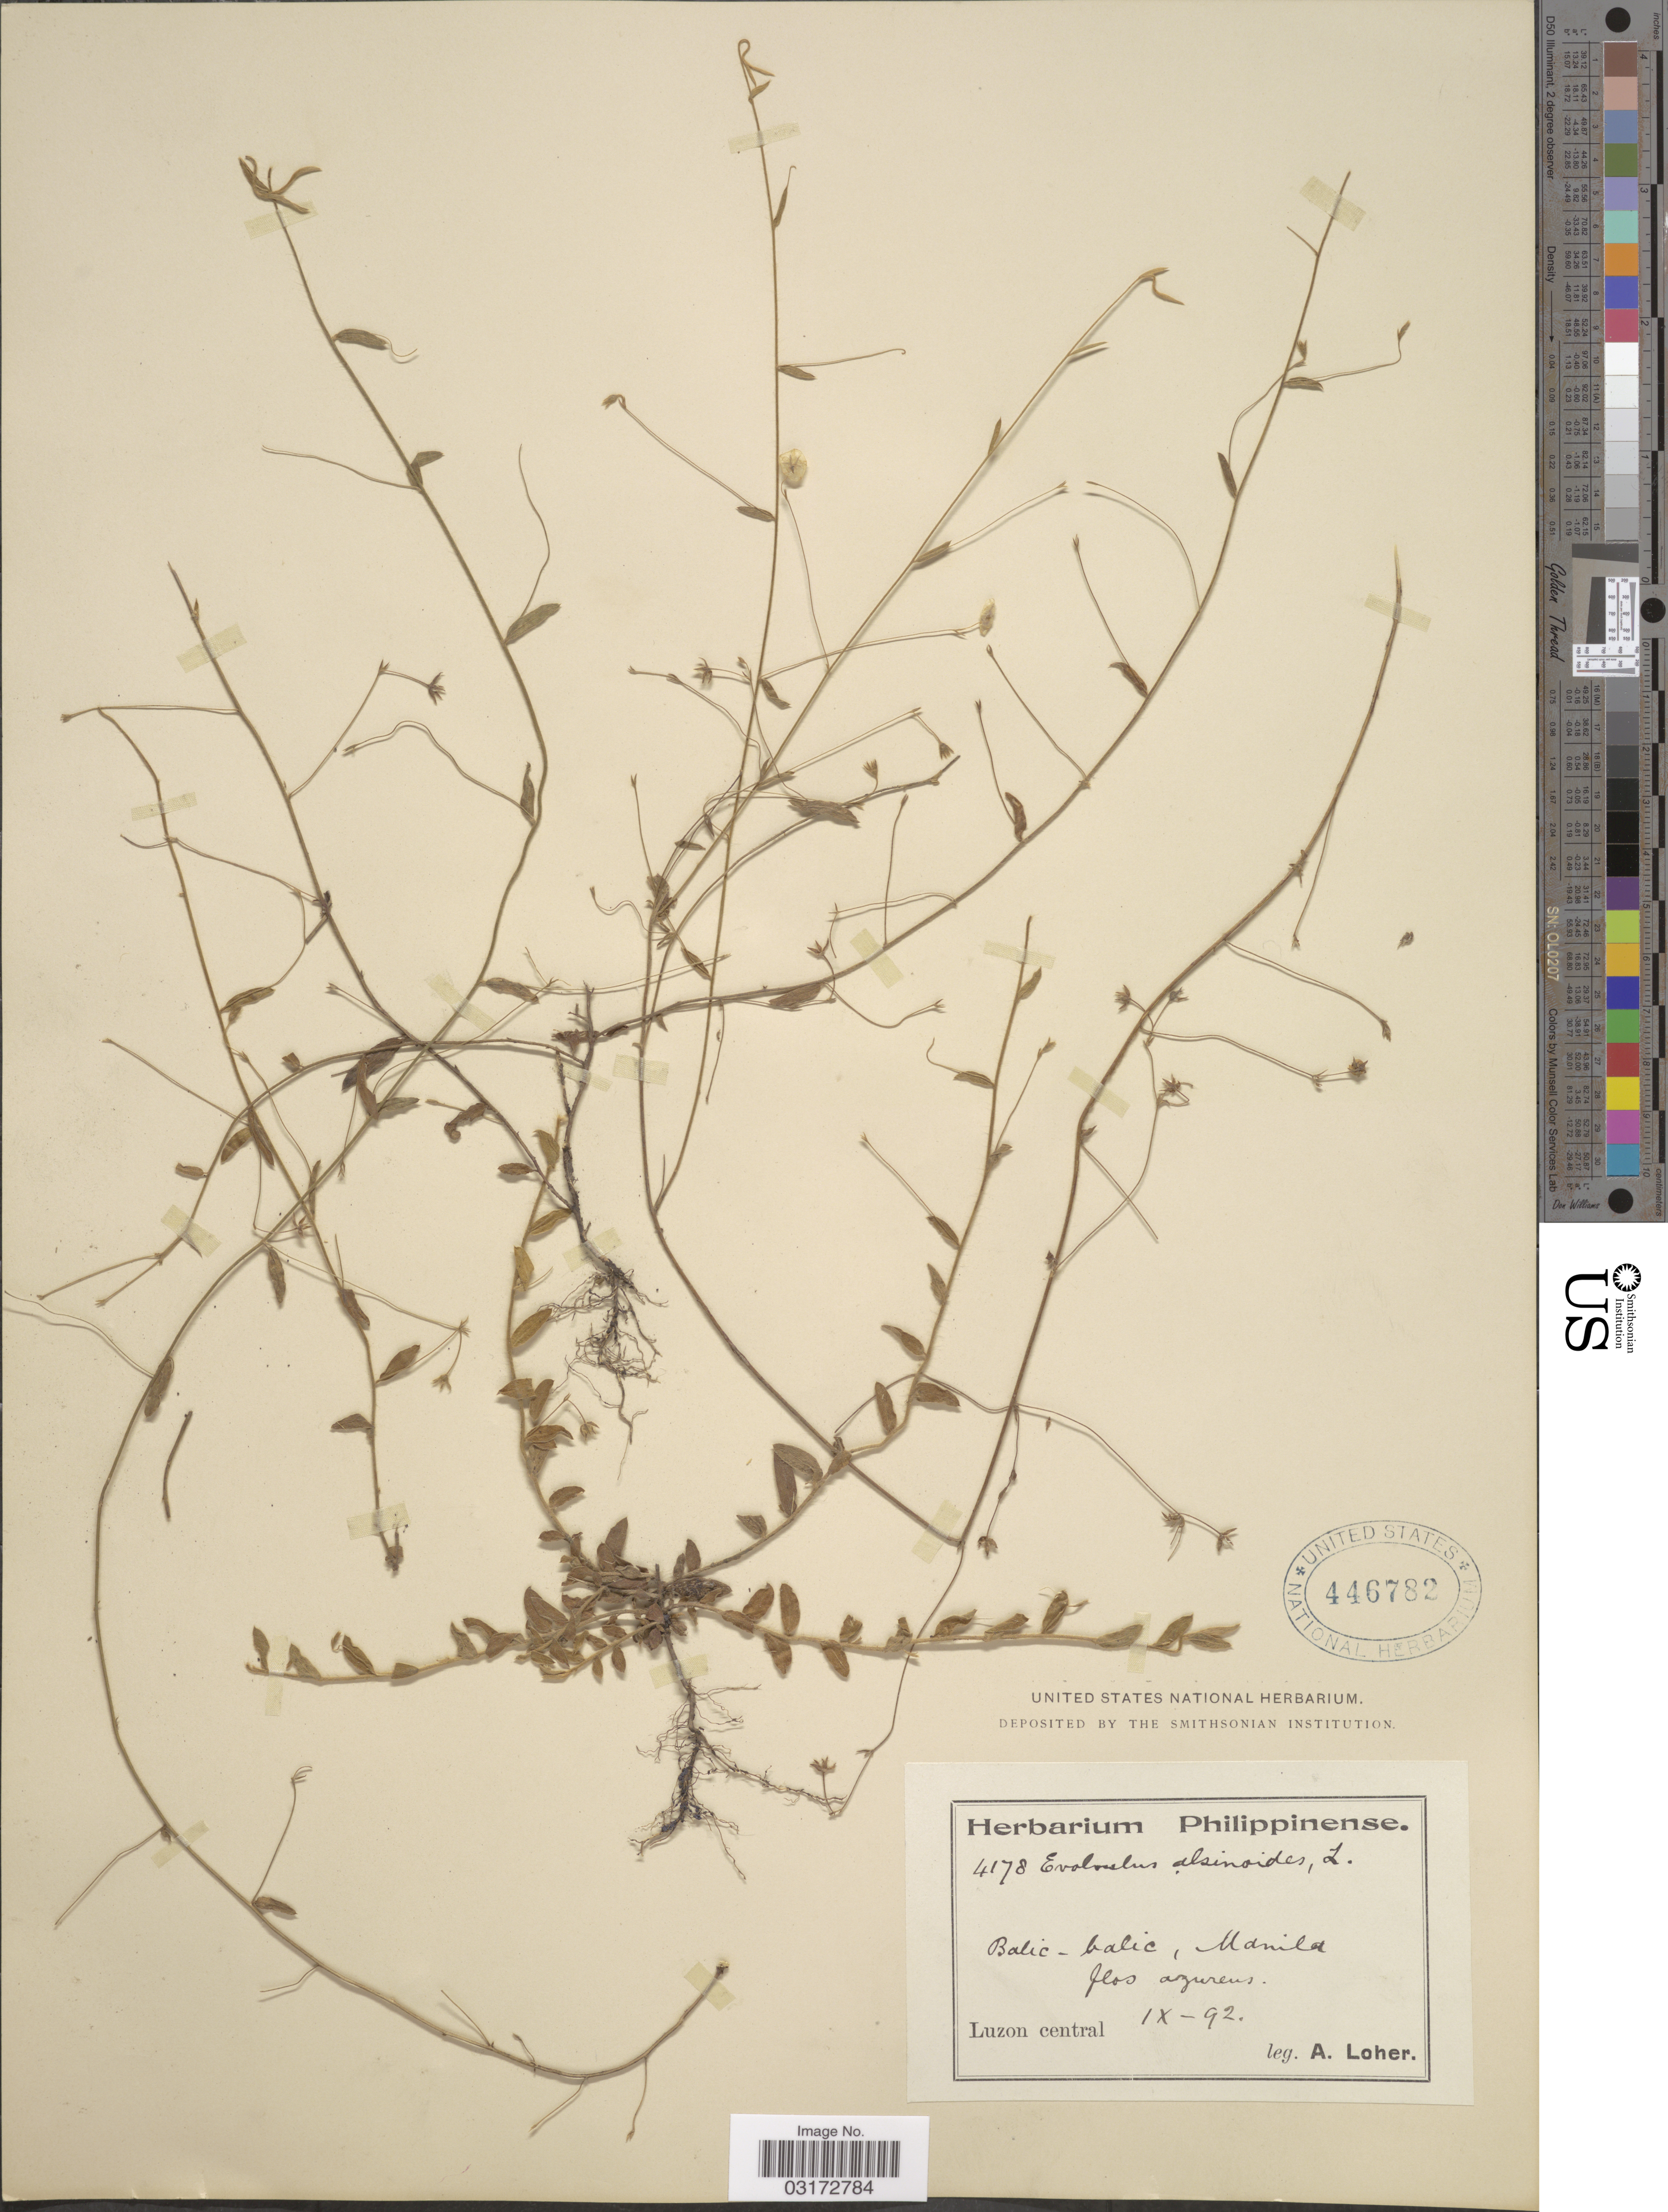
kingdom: Plantae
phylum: Tracheophyta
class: Magnoliopsida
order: Solanales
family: Convolvulaceae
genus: Evolvulus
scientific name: Evolvulus alsinoides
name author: (L.) L.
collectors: A. Loher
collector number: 4178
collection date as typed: Transcribed d/m/y: /9/92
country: Philippines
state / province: Central Luzon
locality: Balic-balic, Manila.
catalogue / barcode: US 446782